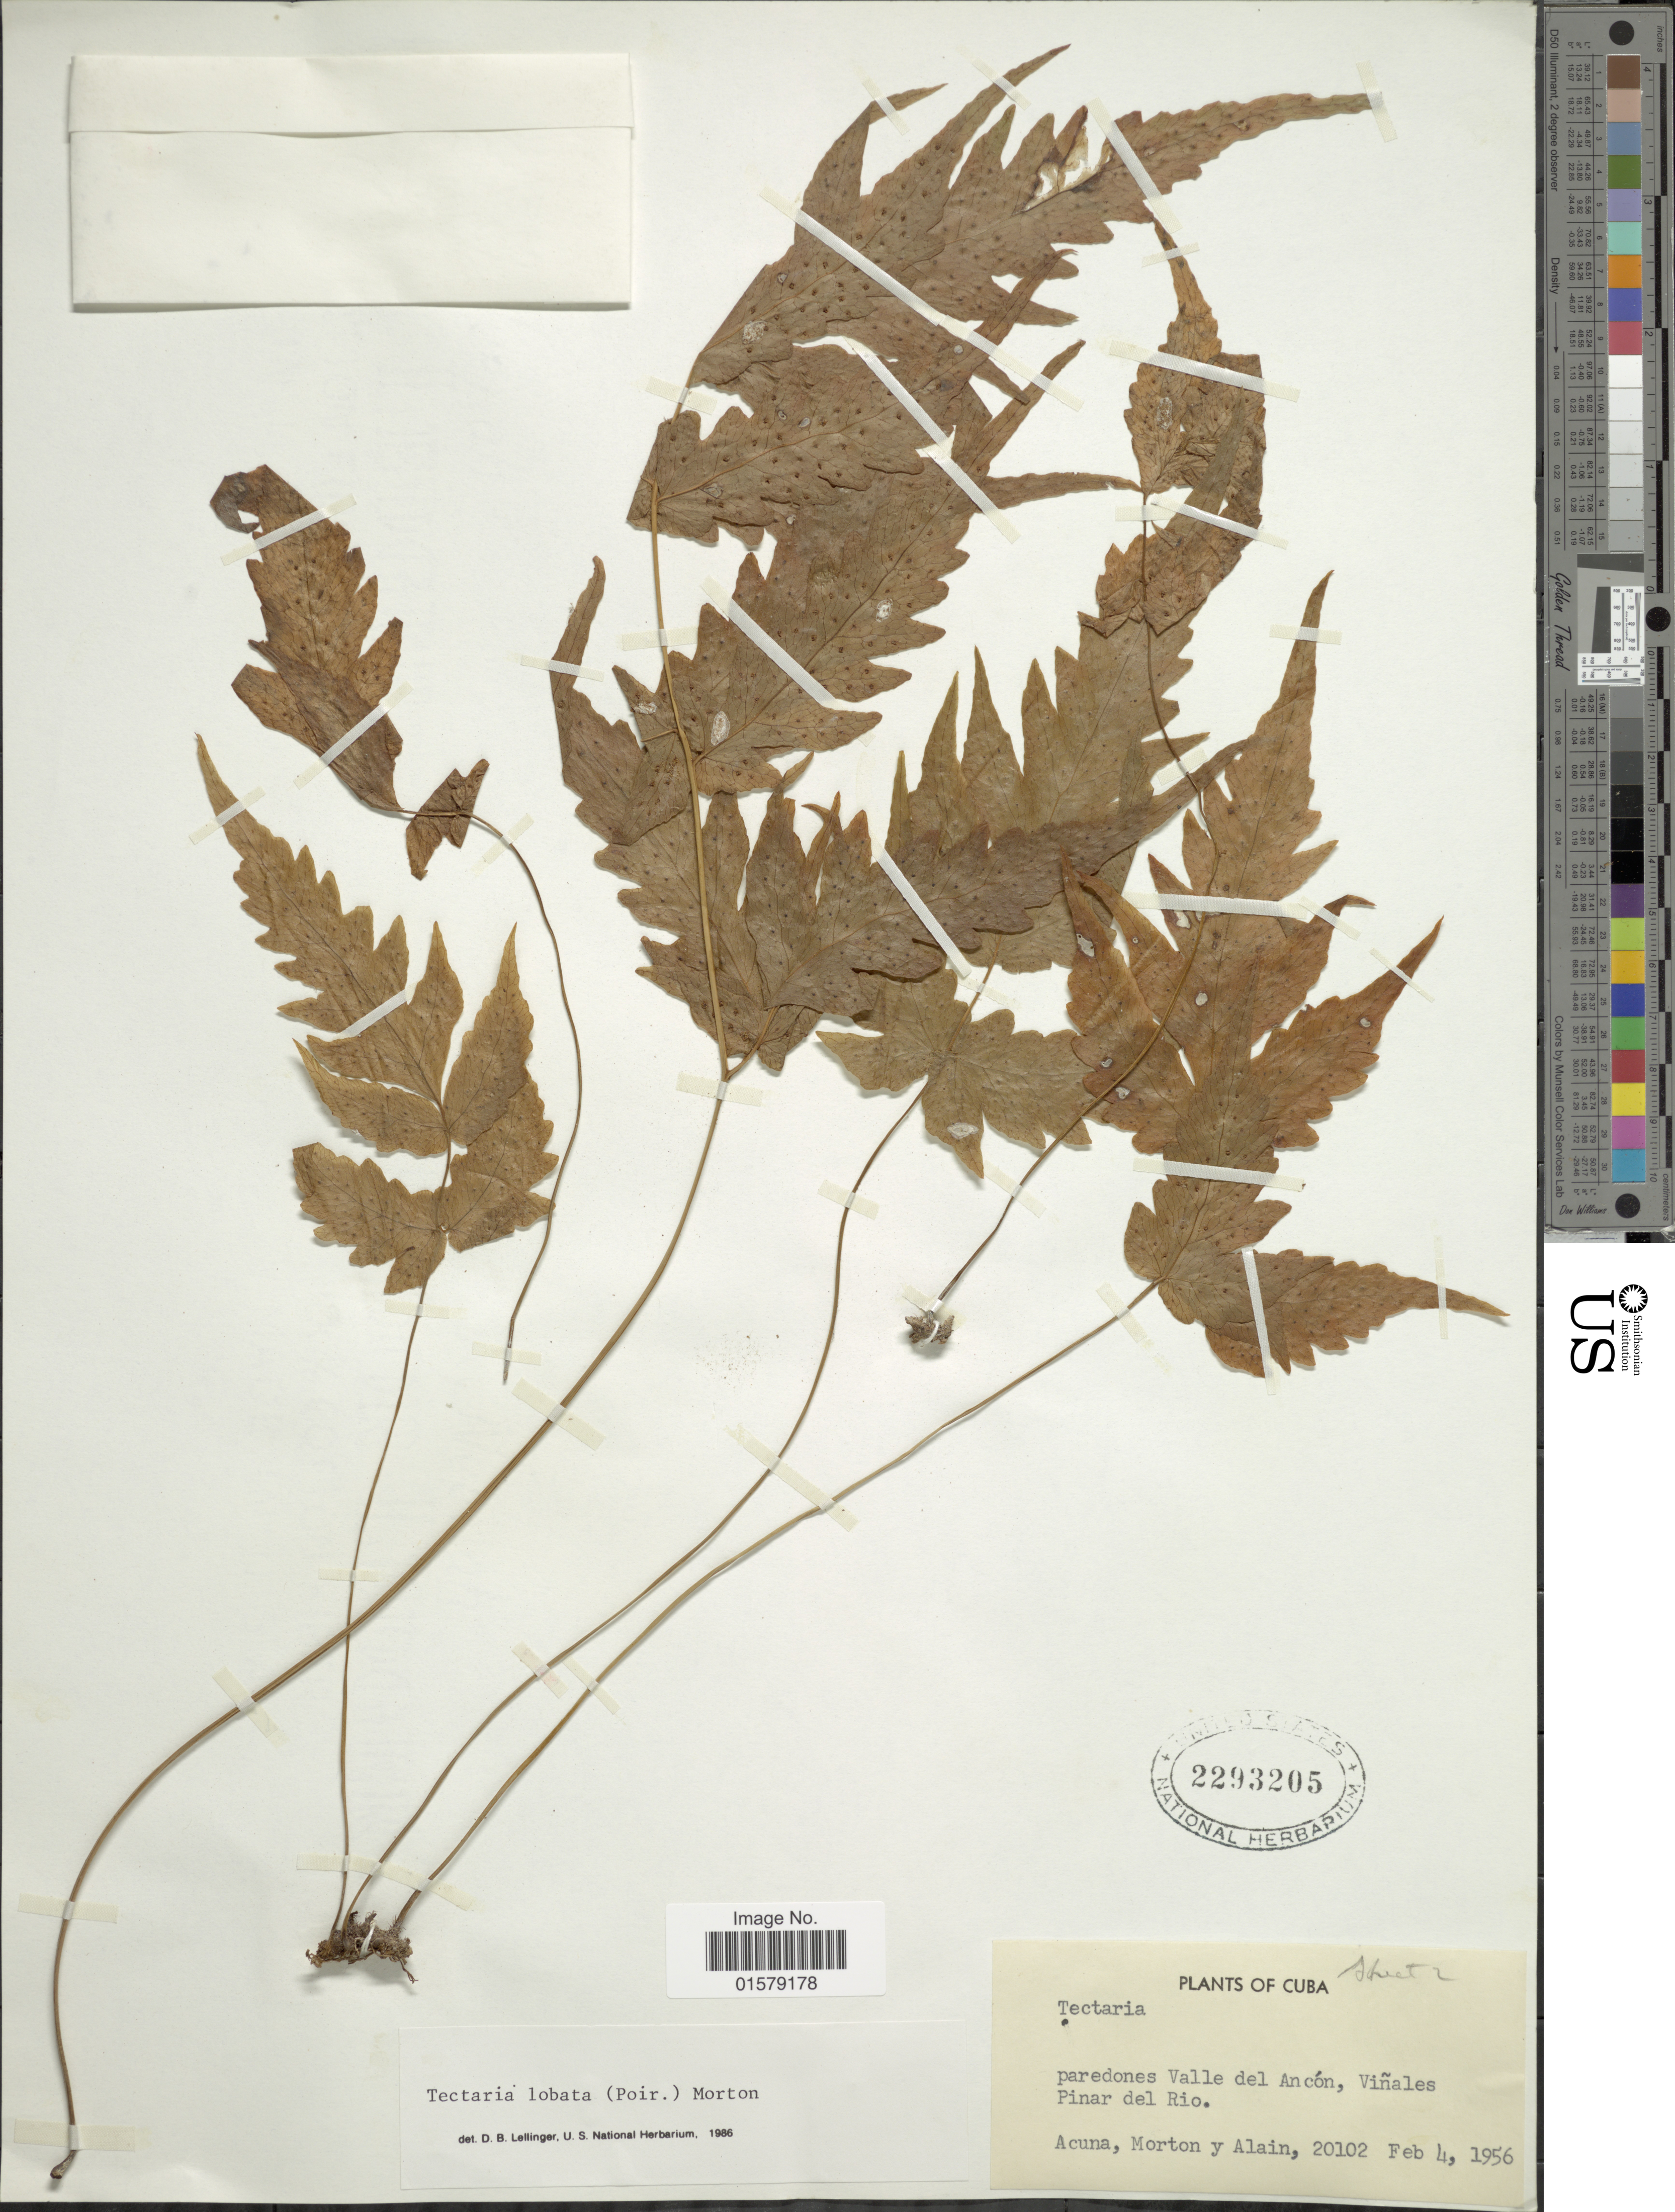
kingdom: Plantae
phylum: Tracheophyta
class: Polypodiopsida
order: Polypodiales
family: Tectariaceae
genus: Tectaria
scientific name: Tectaria fimbriata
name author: (Willd.) Lourteig & Proctor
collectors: Acuña, Morton, -- & Alain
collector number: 20102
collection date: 1956-02-04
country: Cuba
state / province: Pinar del Río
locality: Paradones valle del Ancon, Viñales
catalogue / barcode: US 2293205